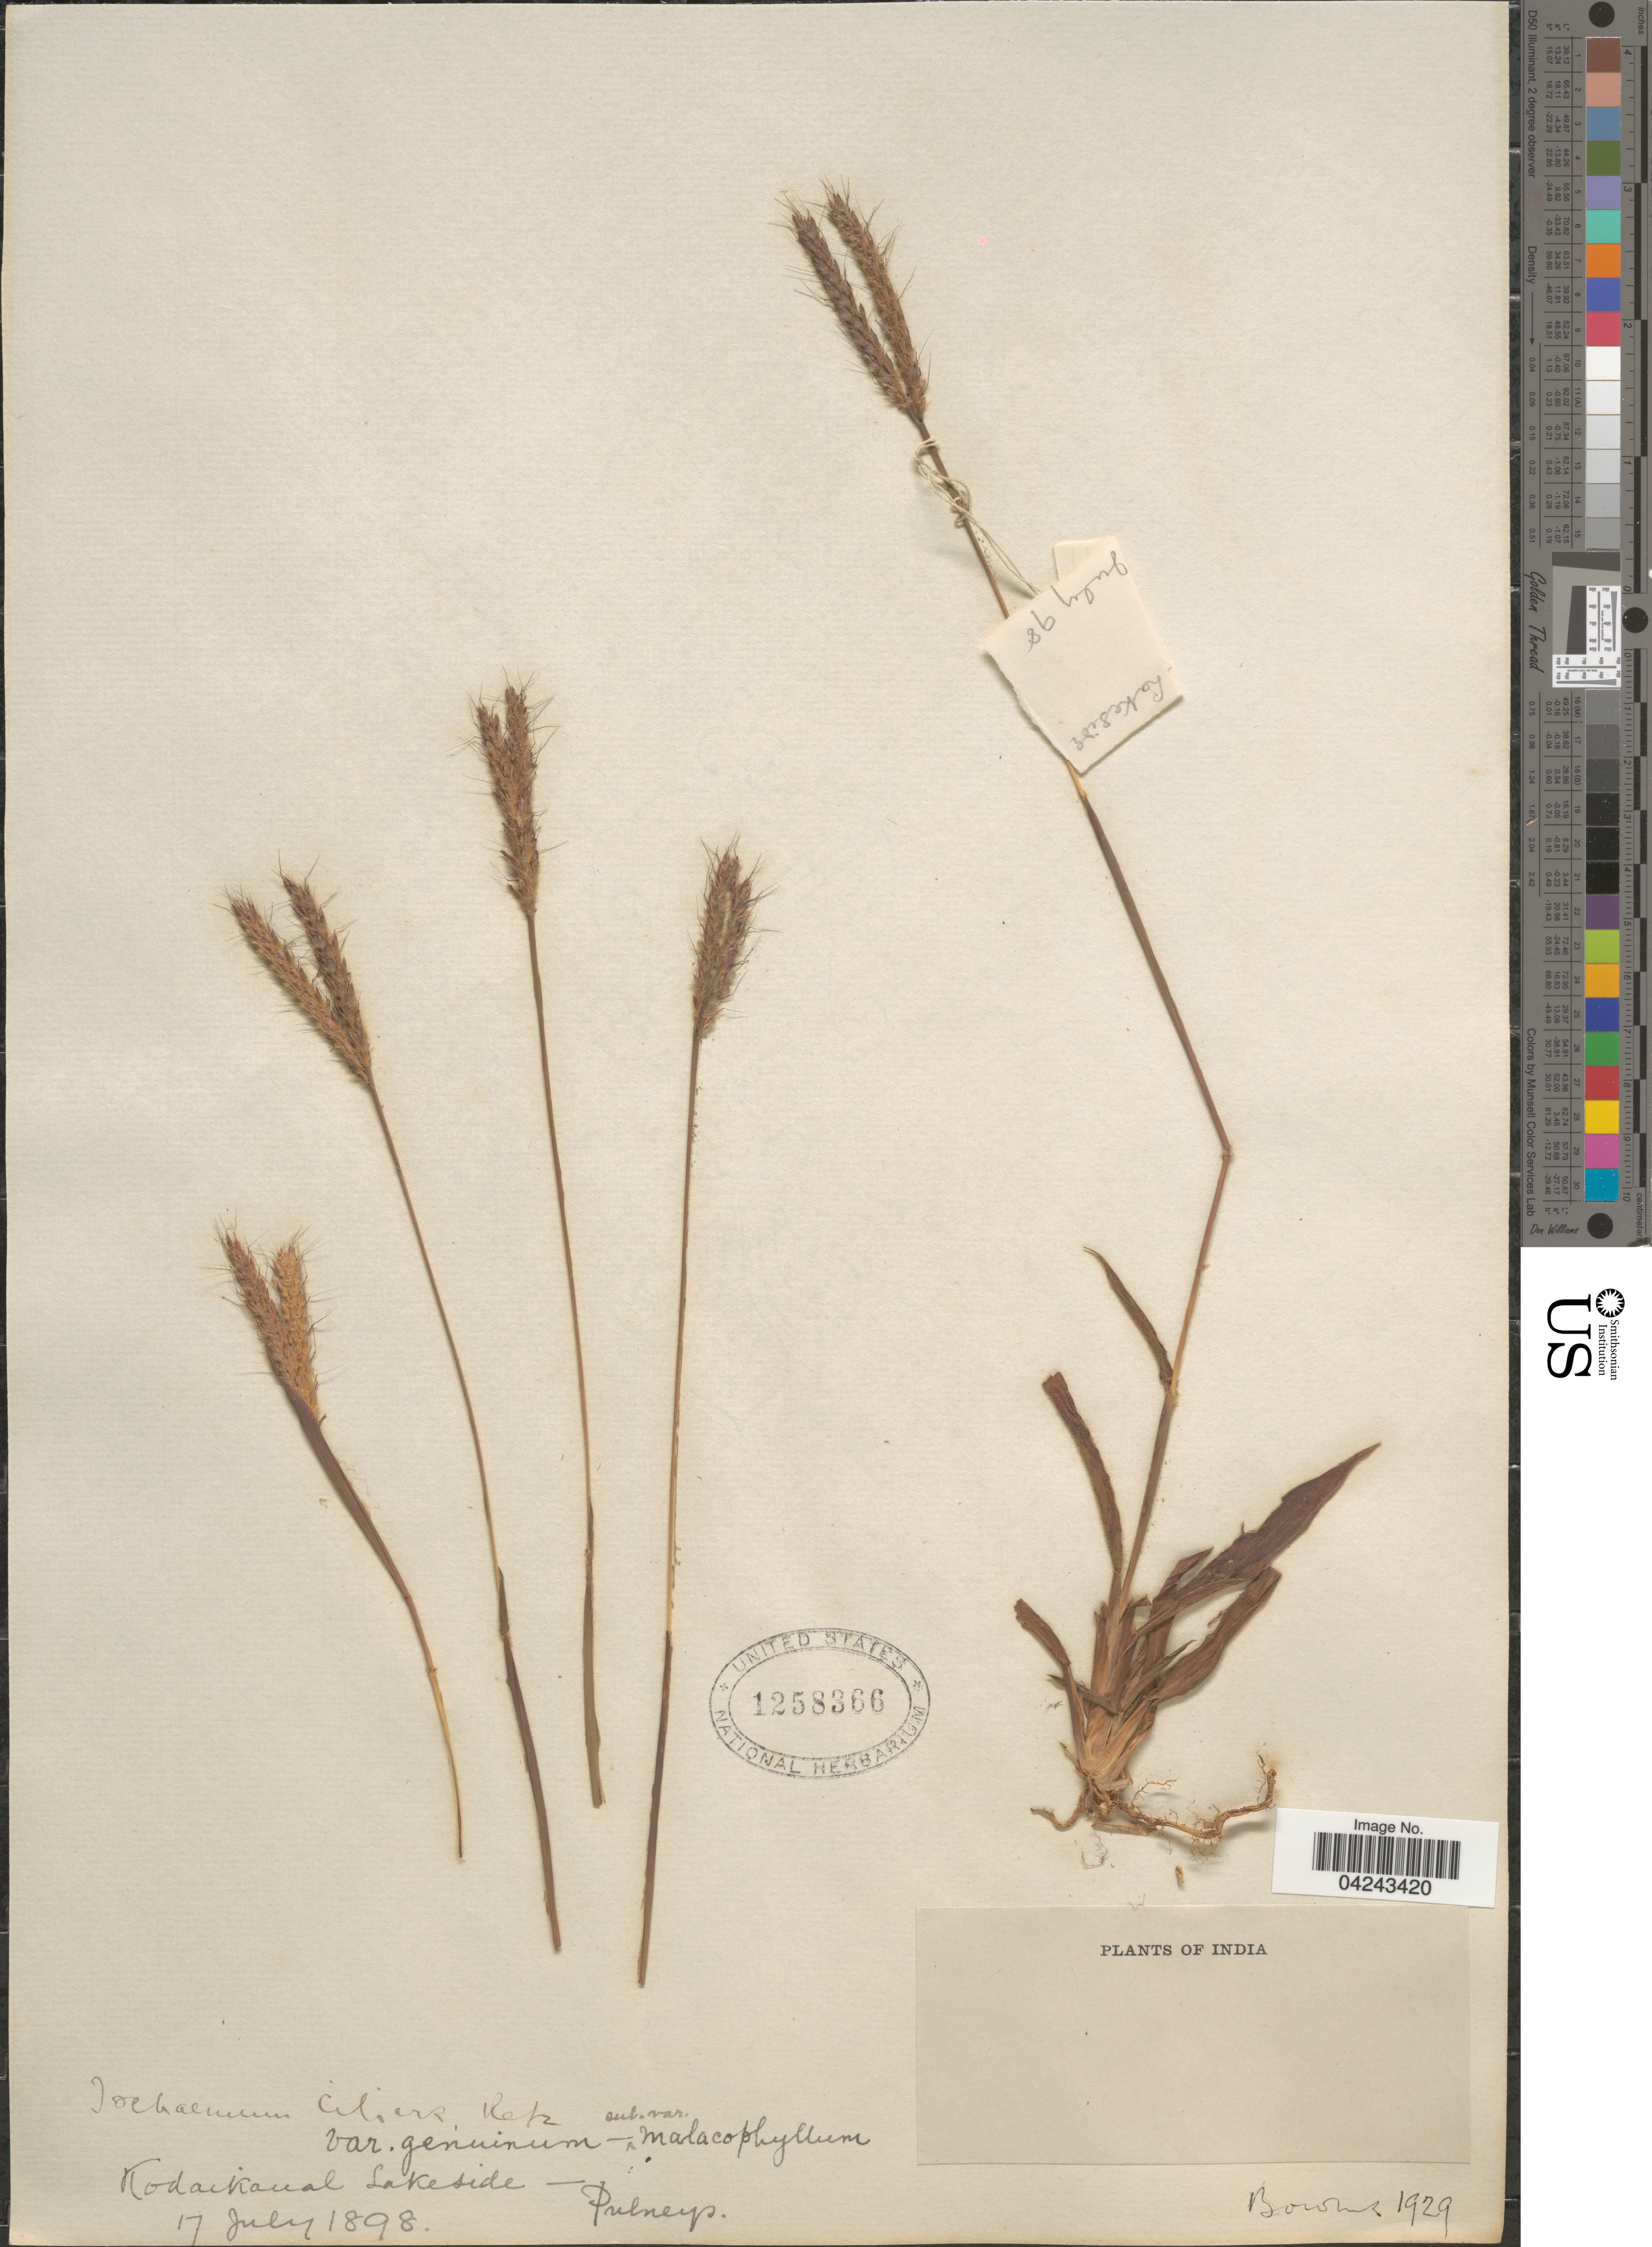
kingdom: Plantae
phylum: Tracheophyta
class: Liliopsida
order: Poales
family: Poaceae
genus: Ischaemum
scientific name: Ischaemum ciliare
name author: Retz.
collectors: -- Bourne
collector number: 1929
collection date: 1898-07-17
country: India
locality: Kodaikanal Lakeside - Pulneys.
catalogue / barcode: US 1258366